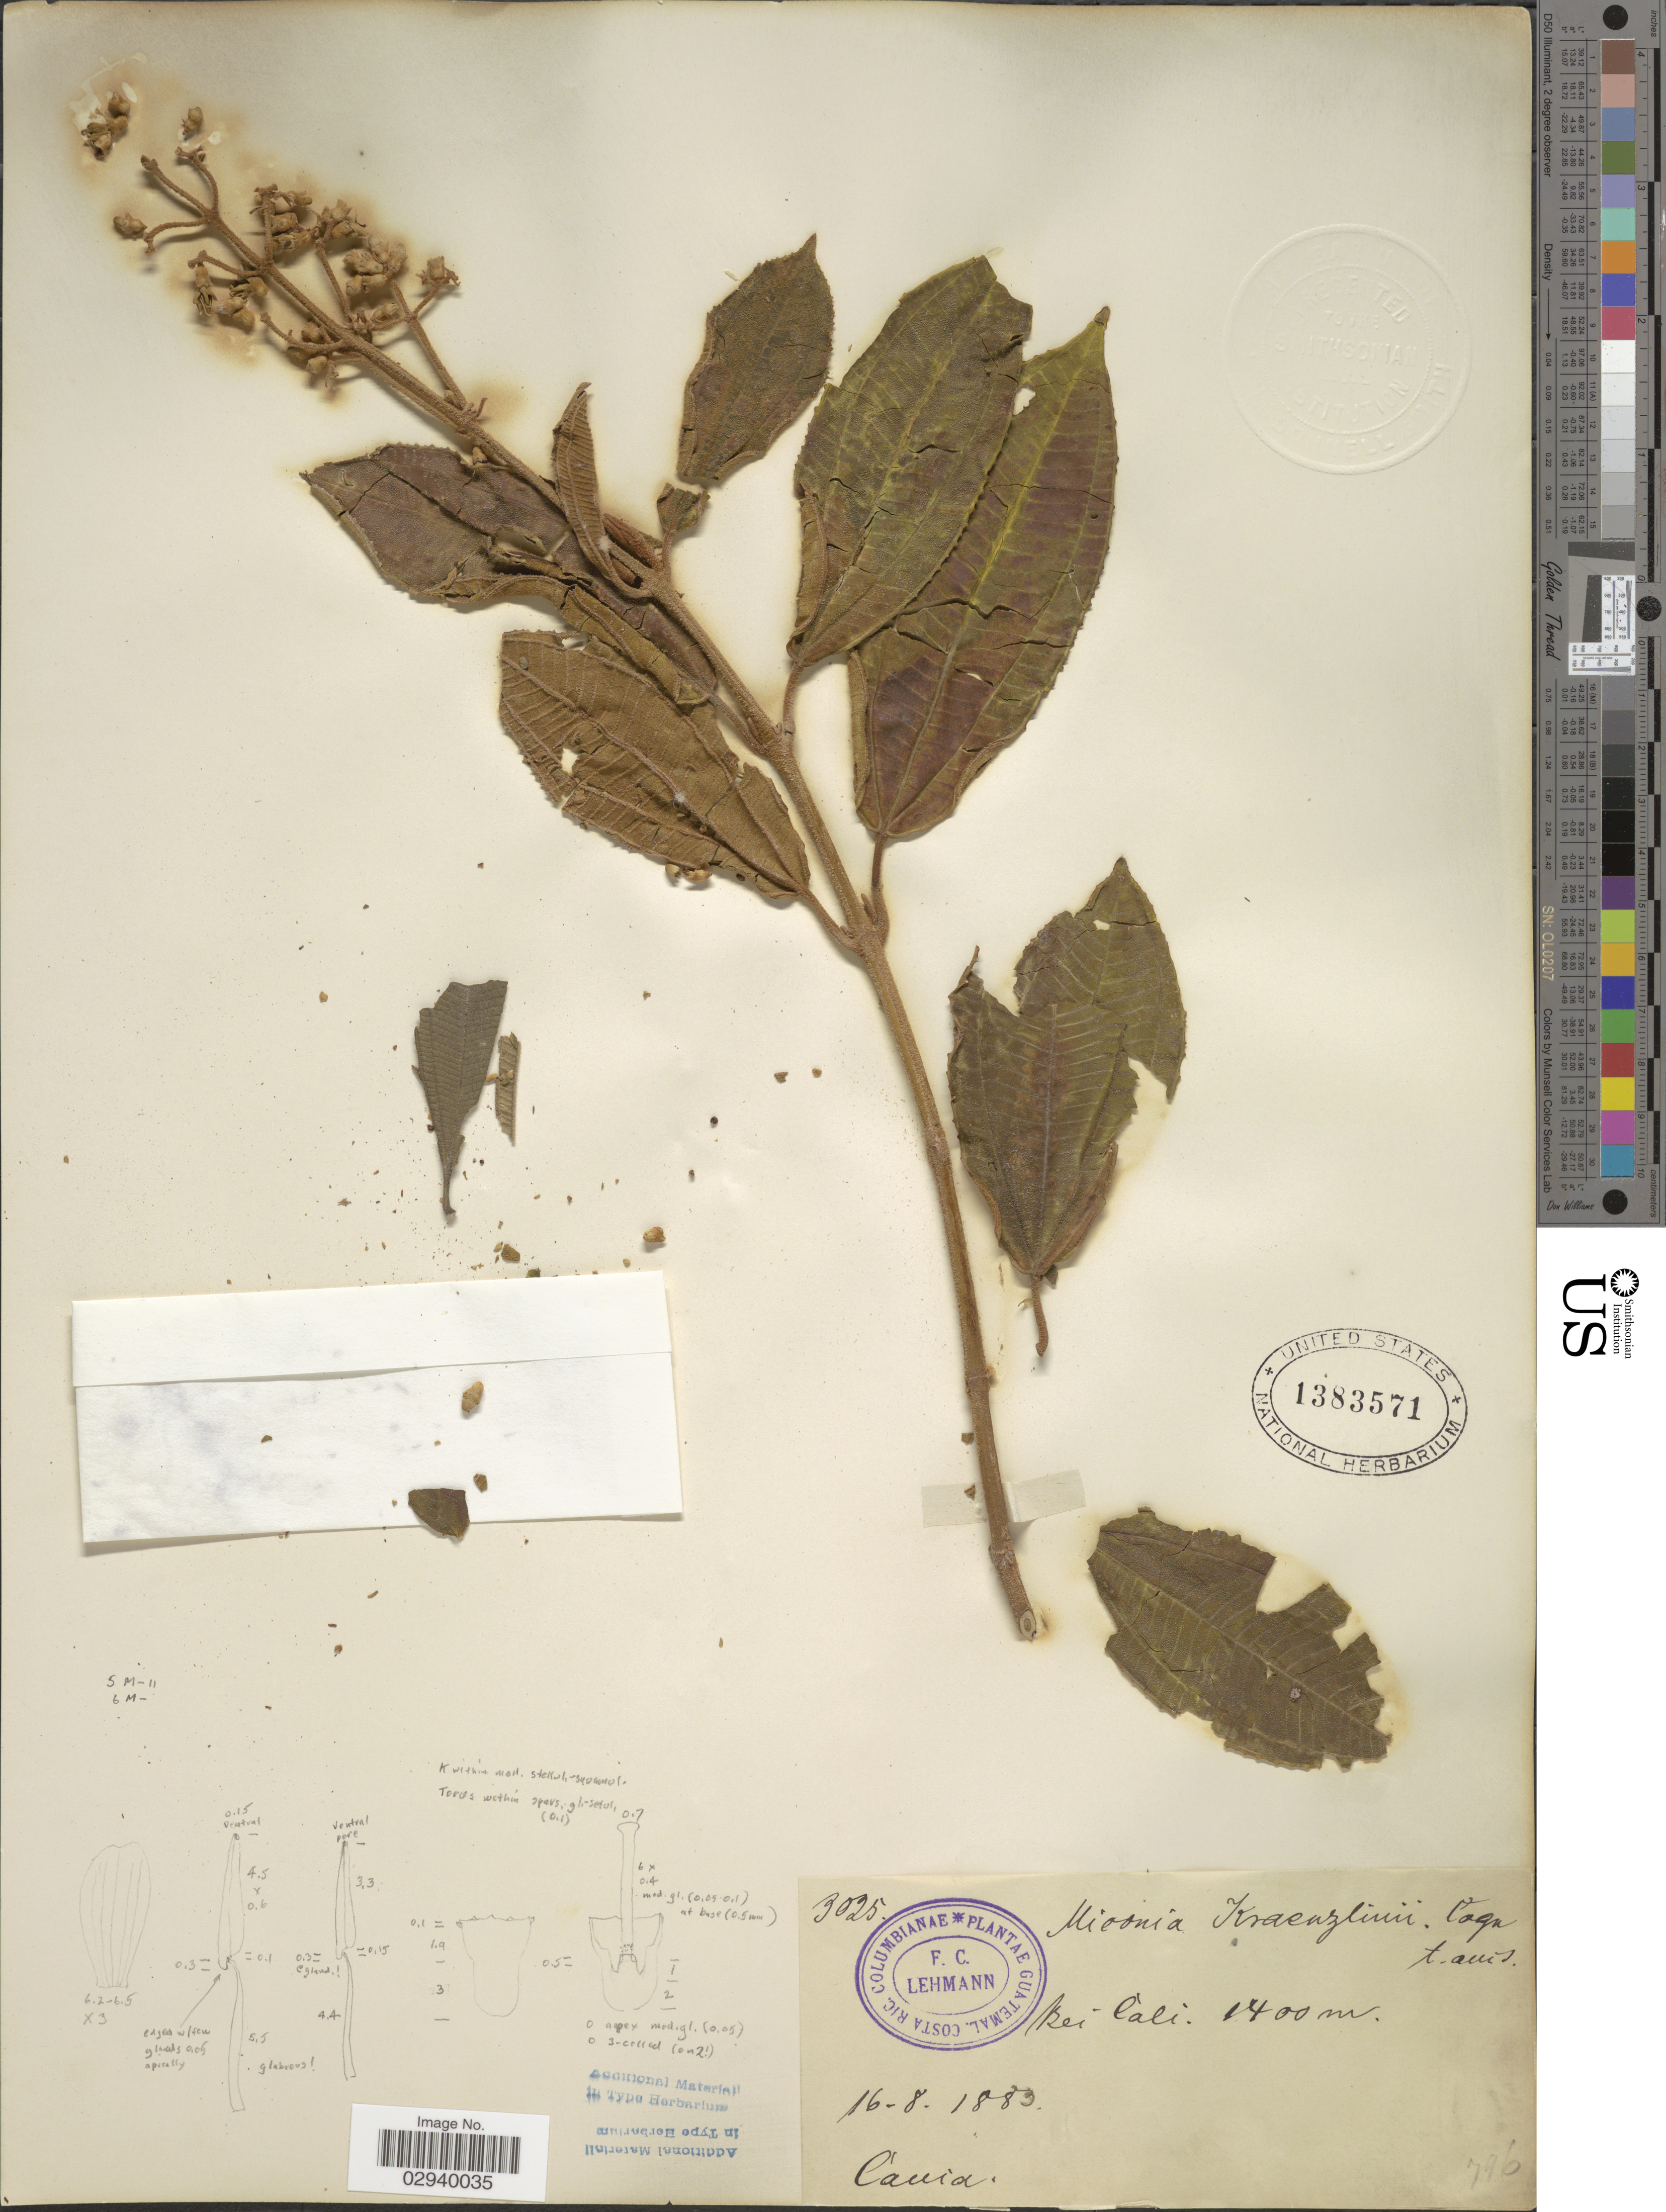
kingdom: Plantae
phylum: Tracheophyta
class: Magnoliopsida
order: Myrtales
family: Melastomataceae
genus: Miconia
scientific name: Miconia kraenzlinii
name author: Cogn.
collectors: F. C. Lehmann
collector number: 3025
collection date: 1883-08-16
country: Colombia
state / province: Cauca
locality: Bei Cali.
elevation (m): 1400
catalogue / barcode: US 1383571